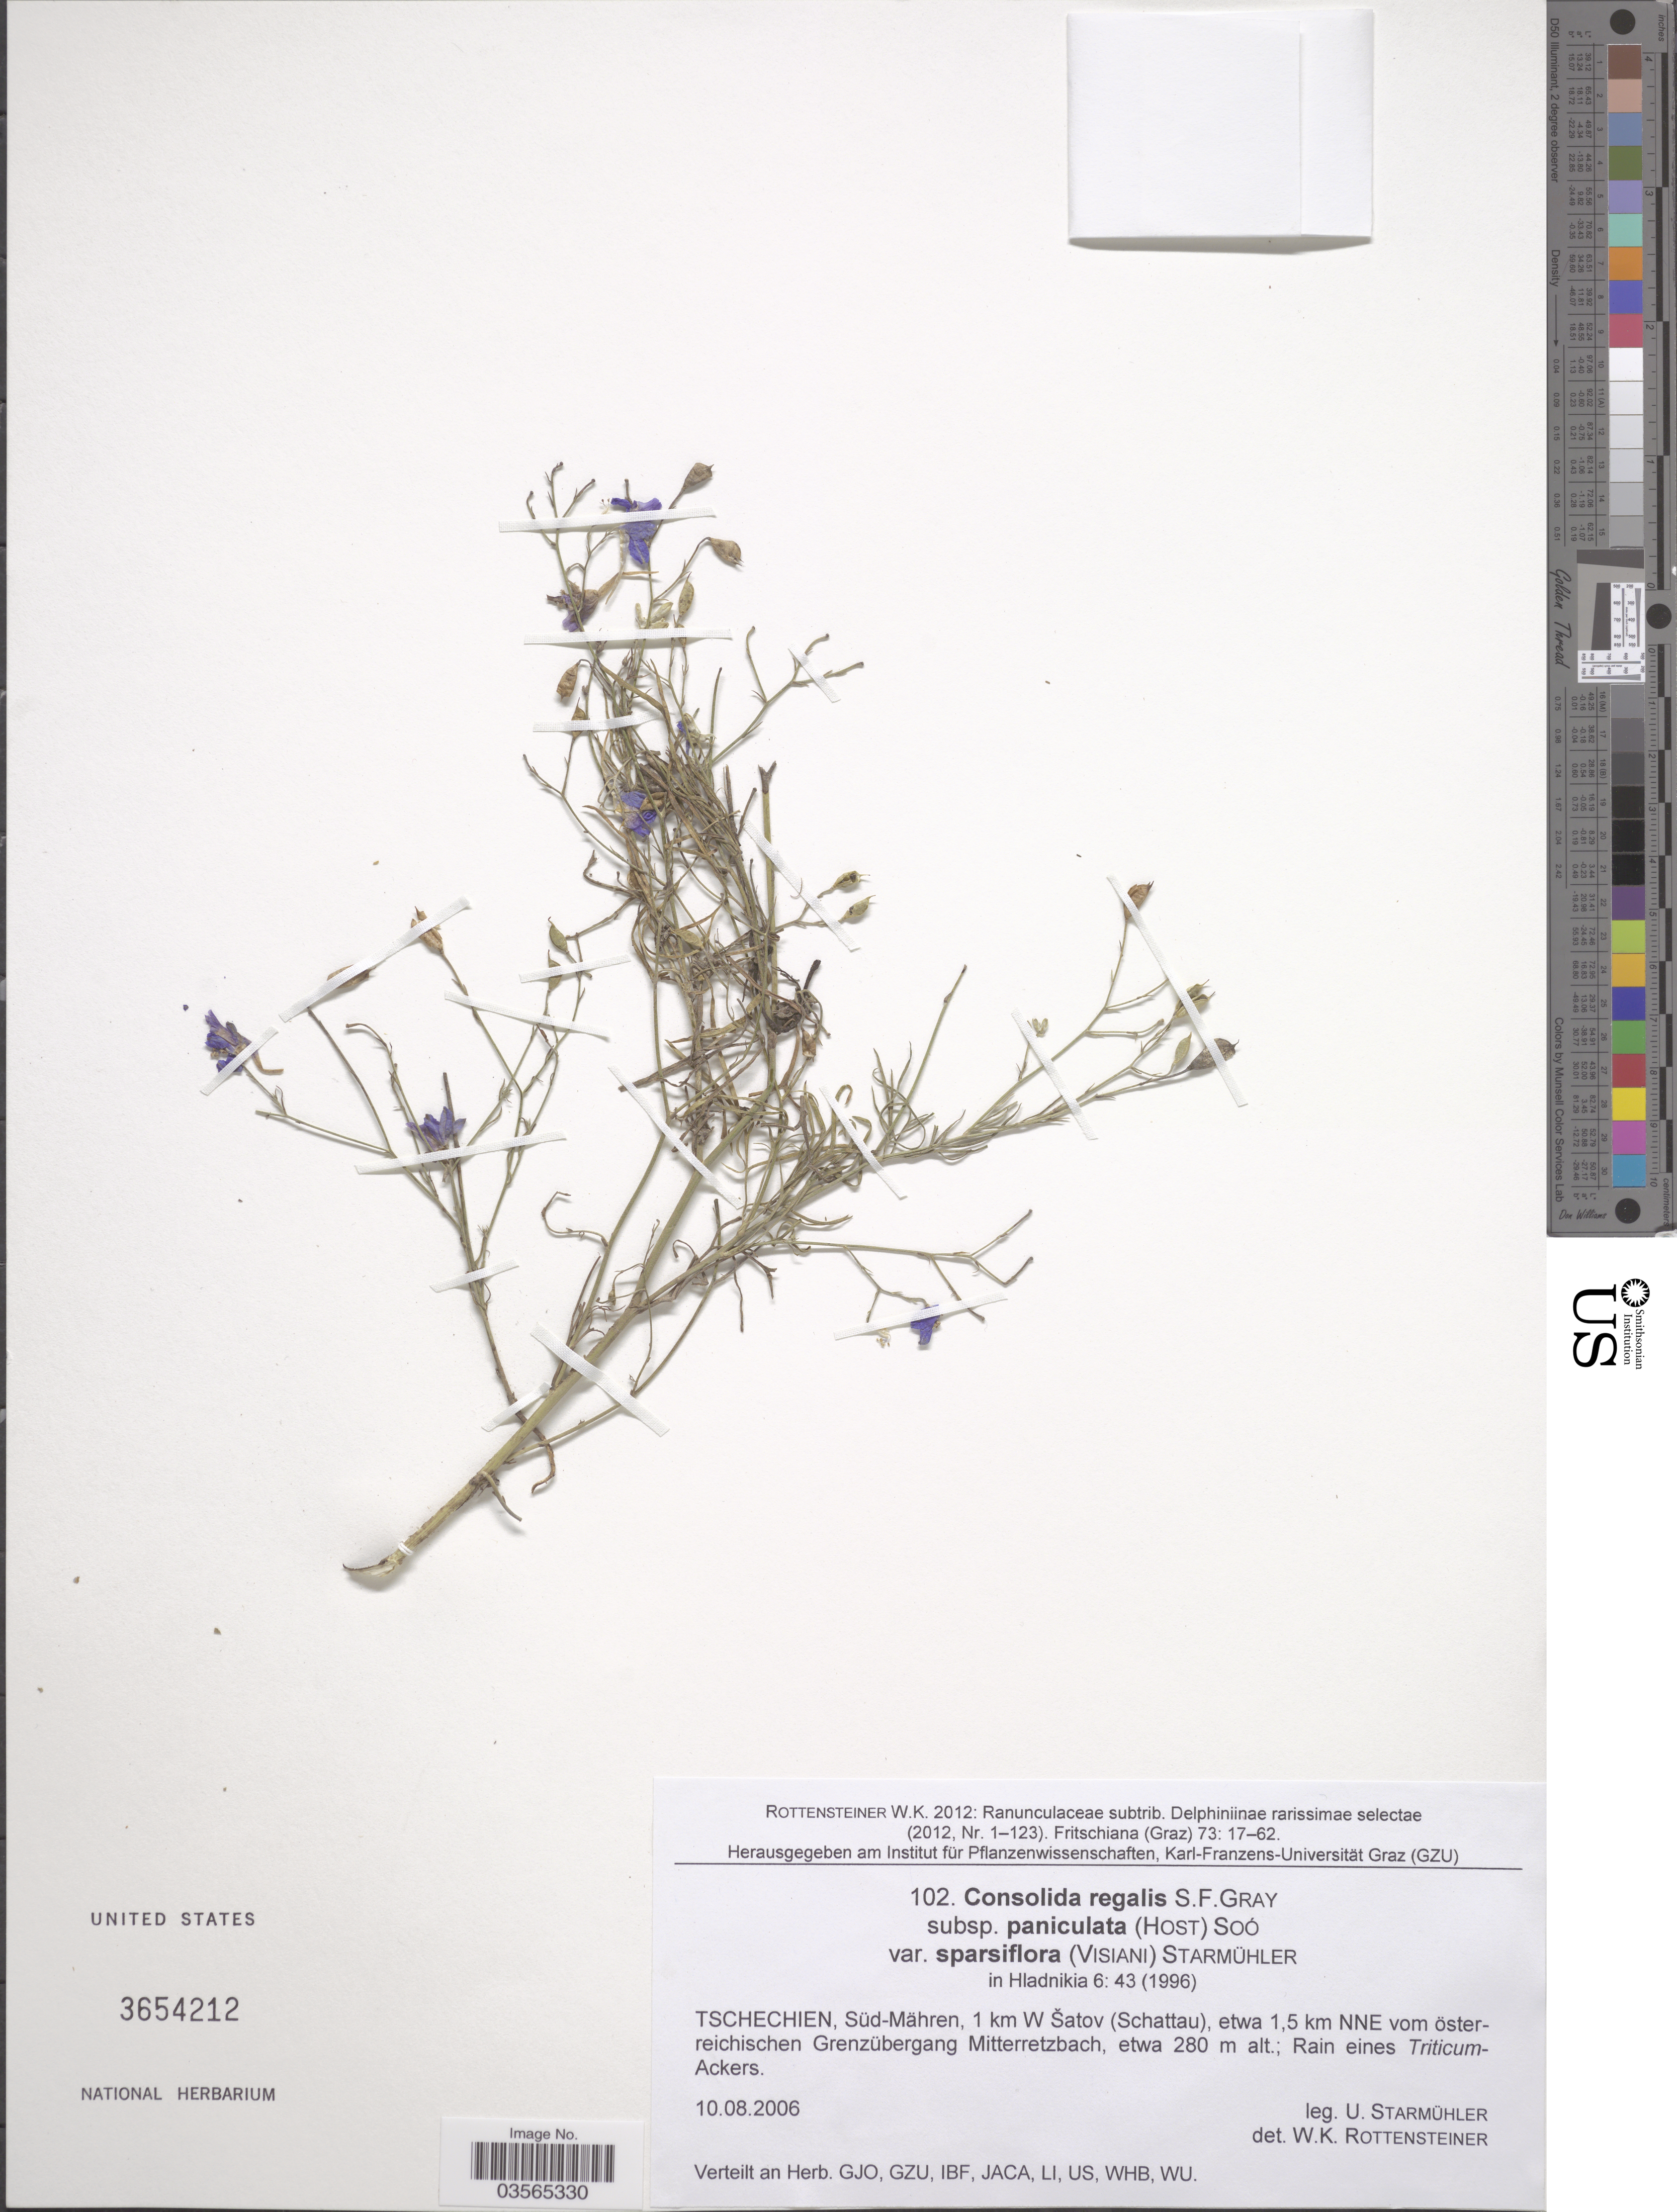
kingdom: Plantae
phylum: Tracheophyta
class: Magnoliopsida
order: Ranunculales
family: Ranunculaceae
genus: Delphinium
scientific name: Delphinium paniculatum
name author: Host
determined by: Strong, Mark T., (BOT), Smithsonian Institution - National Museum of Natural History (UNITED STATES)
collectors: U. Starmuhler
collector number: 102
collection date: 2006-08-10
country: Czechia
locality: Tschechien, Süd-Mähren, 1 km W Šatov (Schattau), etwa 1.5 km NNE vom österreichischen Grenzübergang Mitterretzbach.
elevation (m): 280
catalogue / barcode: US 3654212